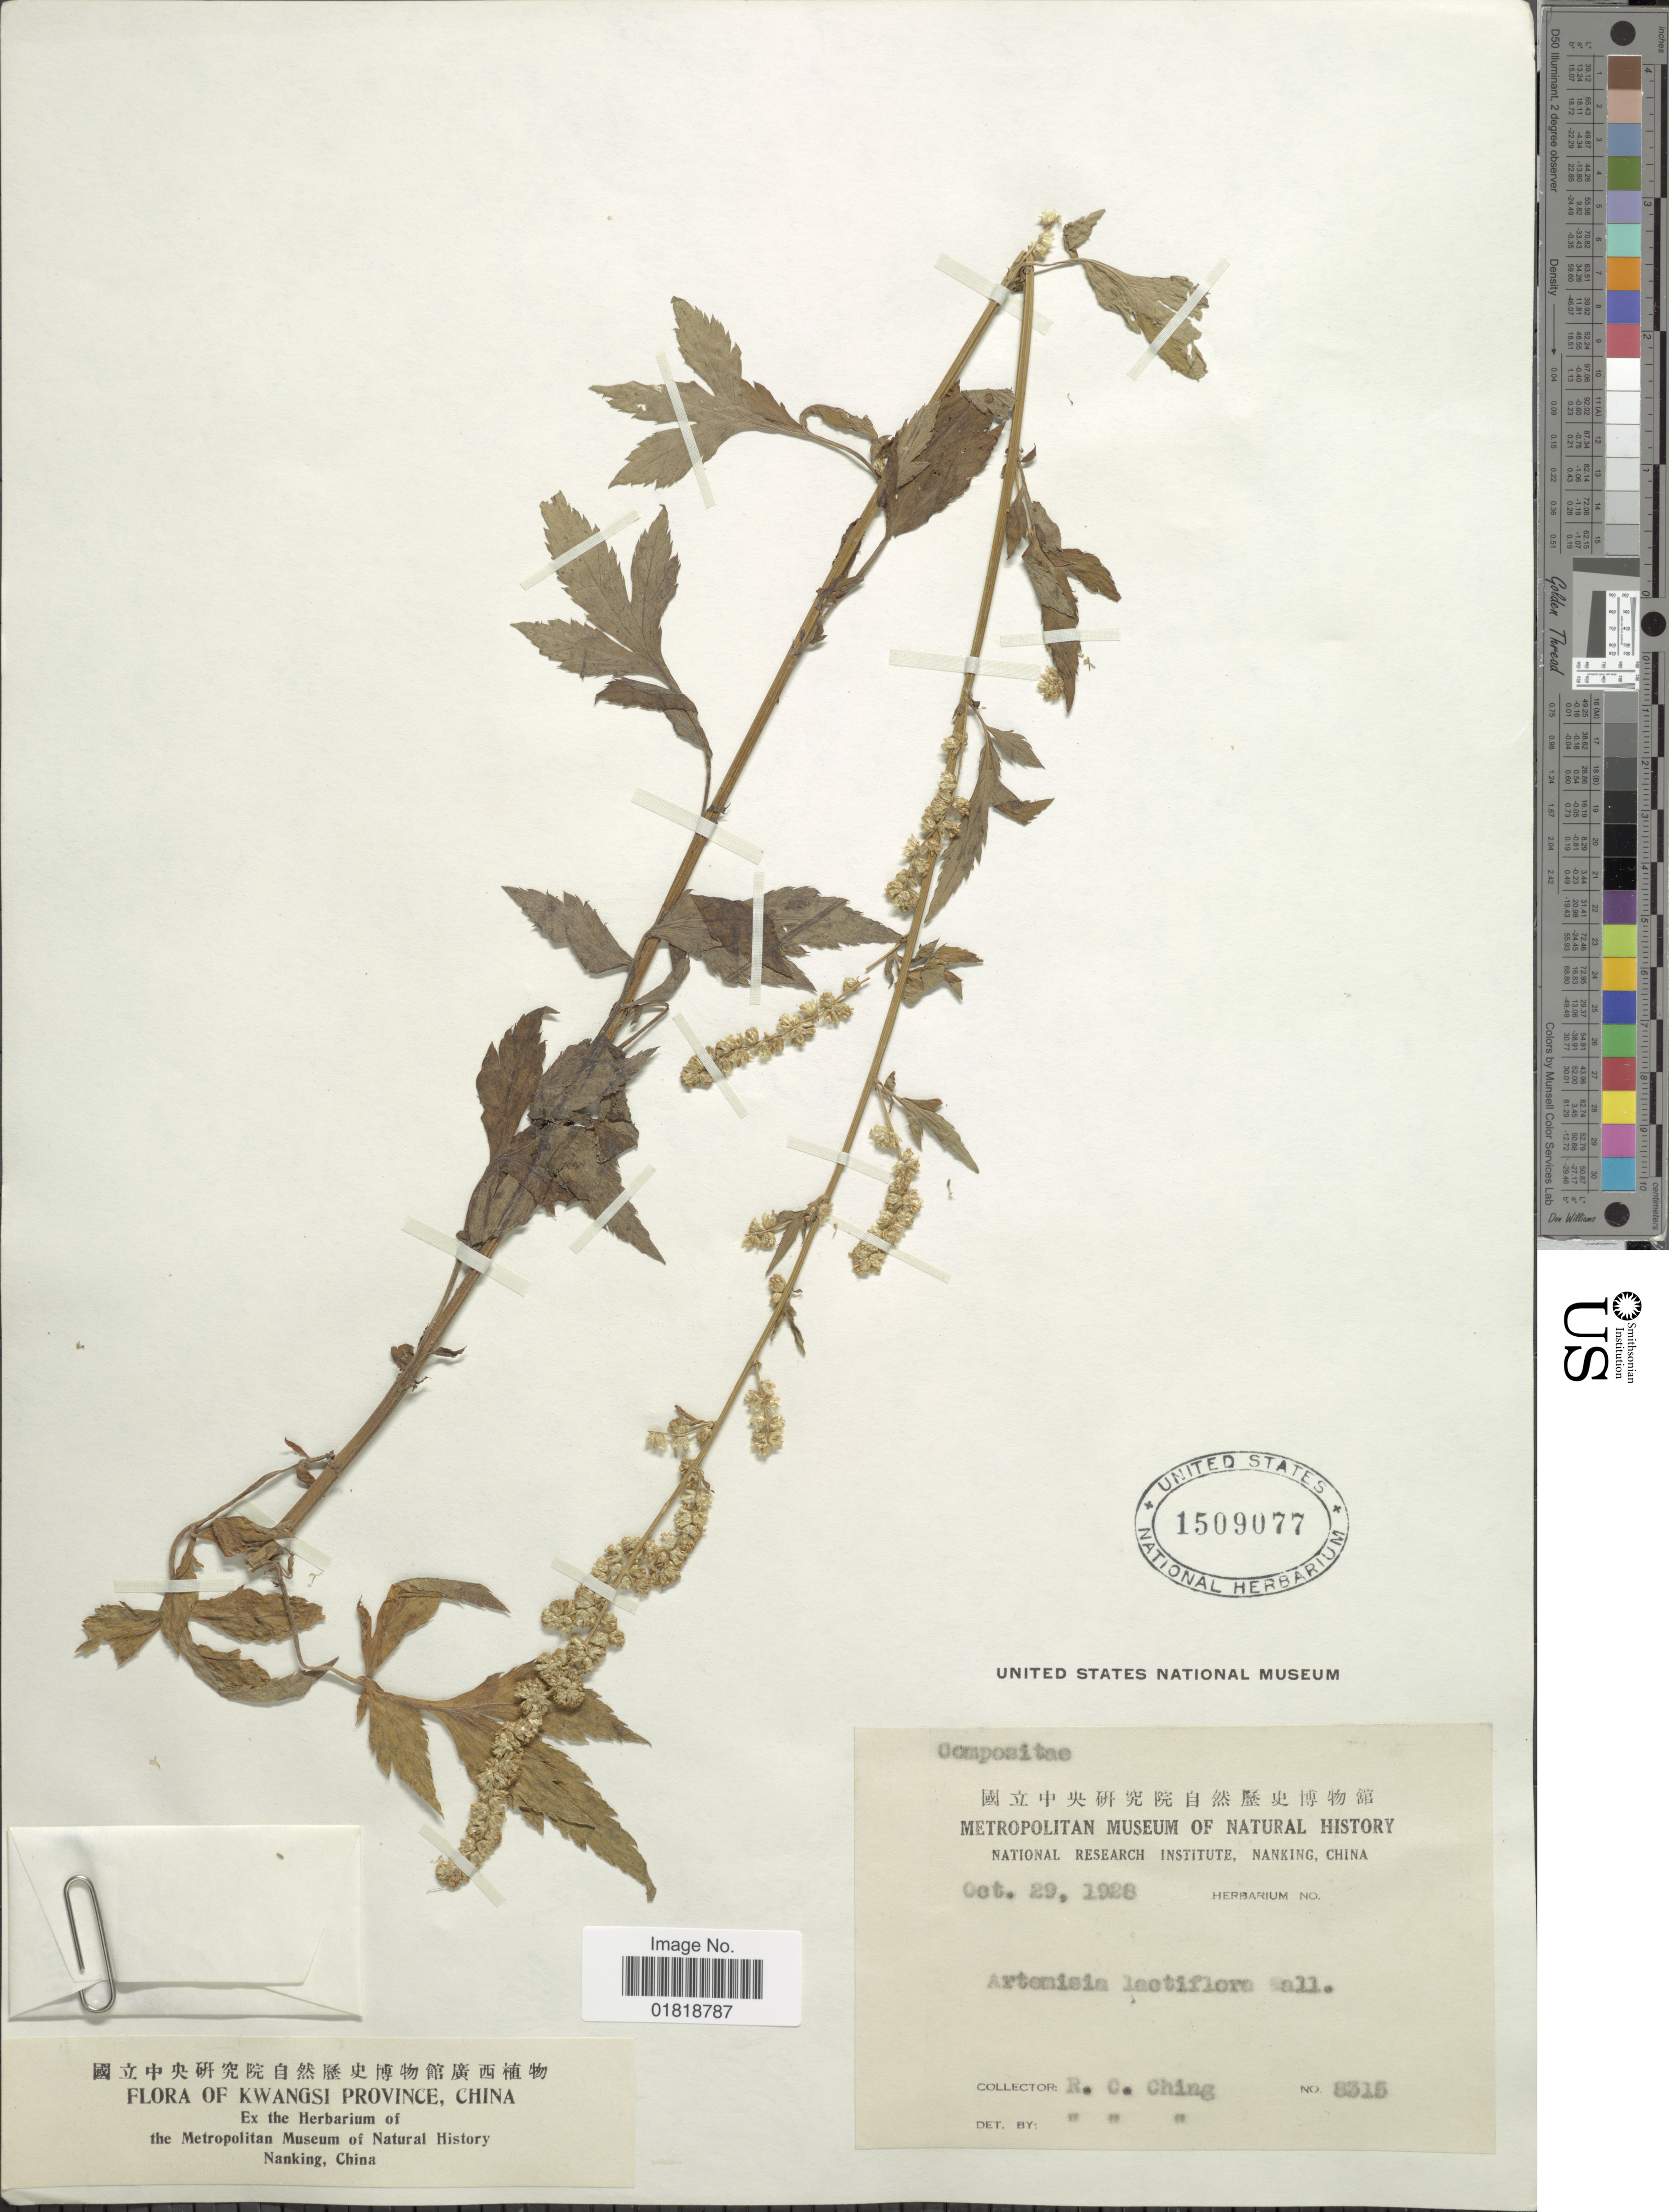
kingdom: Plantae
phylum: Tracheophyta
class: Magnoliopsida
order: Asterales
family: Asteraceae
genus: Artemisia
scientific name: Artemisia lactiflora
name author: Wall. ex DC.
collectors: R. C. Ching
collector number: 8315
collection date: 1928-10-29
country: China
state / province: Guangxi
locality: Kwangsi Province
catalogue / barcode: US 1509077